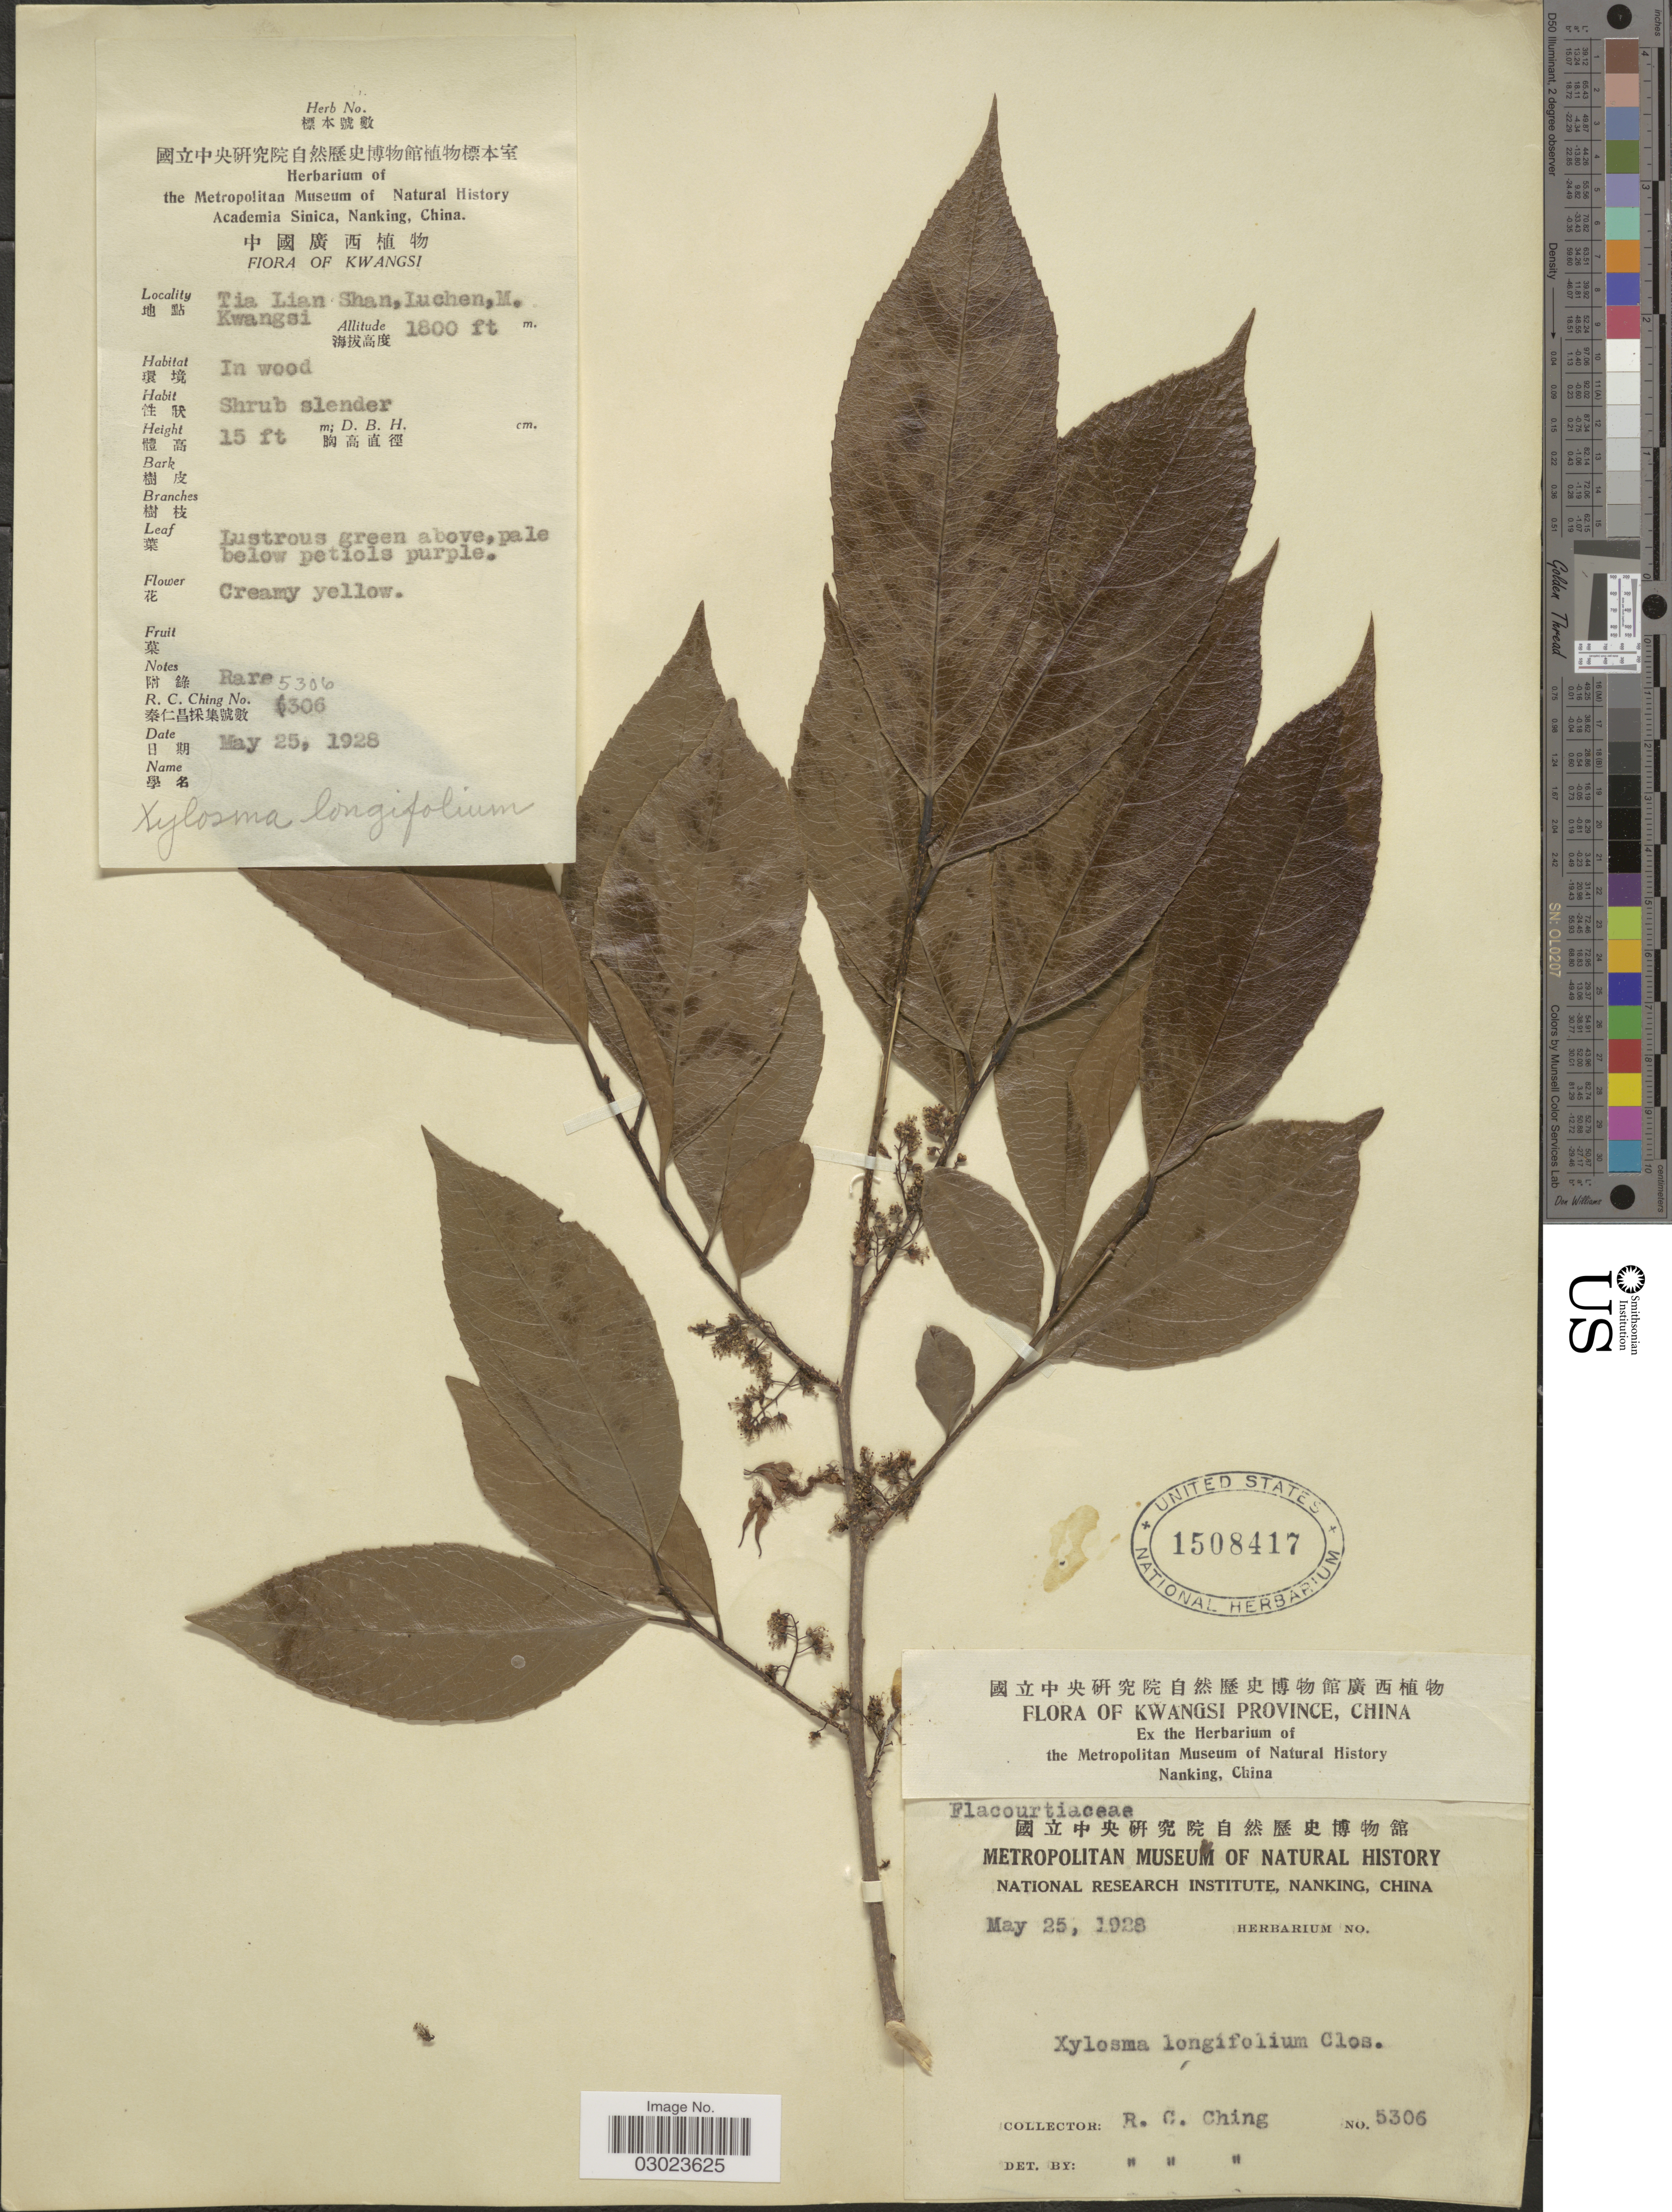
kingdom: Plantae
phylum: Tracheophyta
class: Magnoliopsida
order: Malpighiales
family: Salicaceae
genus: Xylosma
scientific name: Xylosma longifolia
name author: Clos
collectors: R. C. Ching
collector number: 5306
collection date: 1928-05-25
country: China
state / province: Guangxi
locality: Kwangsi, Tia Lian Shan, Luchen, M. Kwangsi.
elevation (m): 549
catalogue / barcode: US 1508417